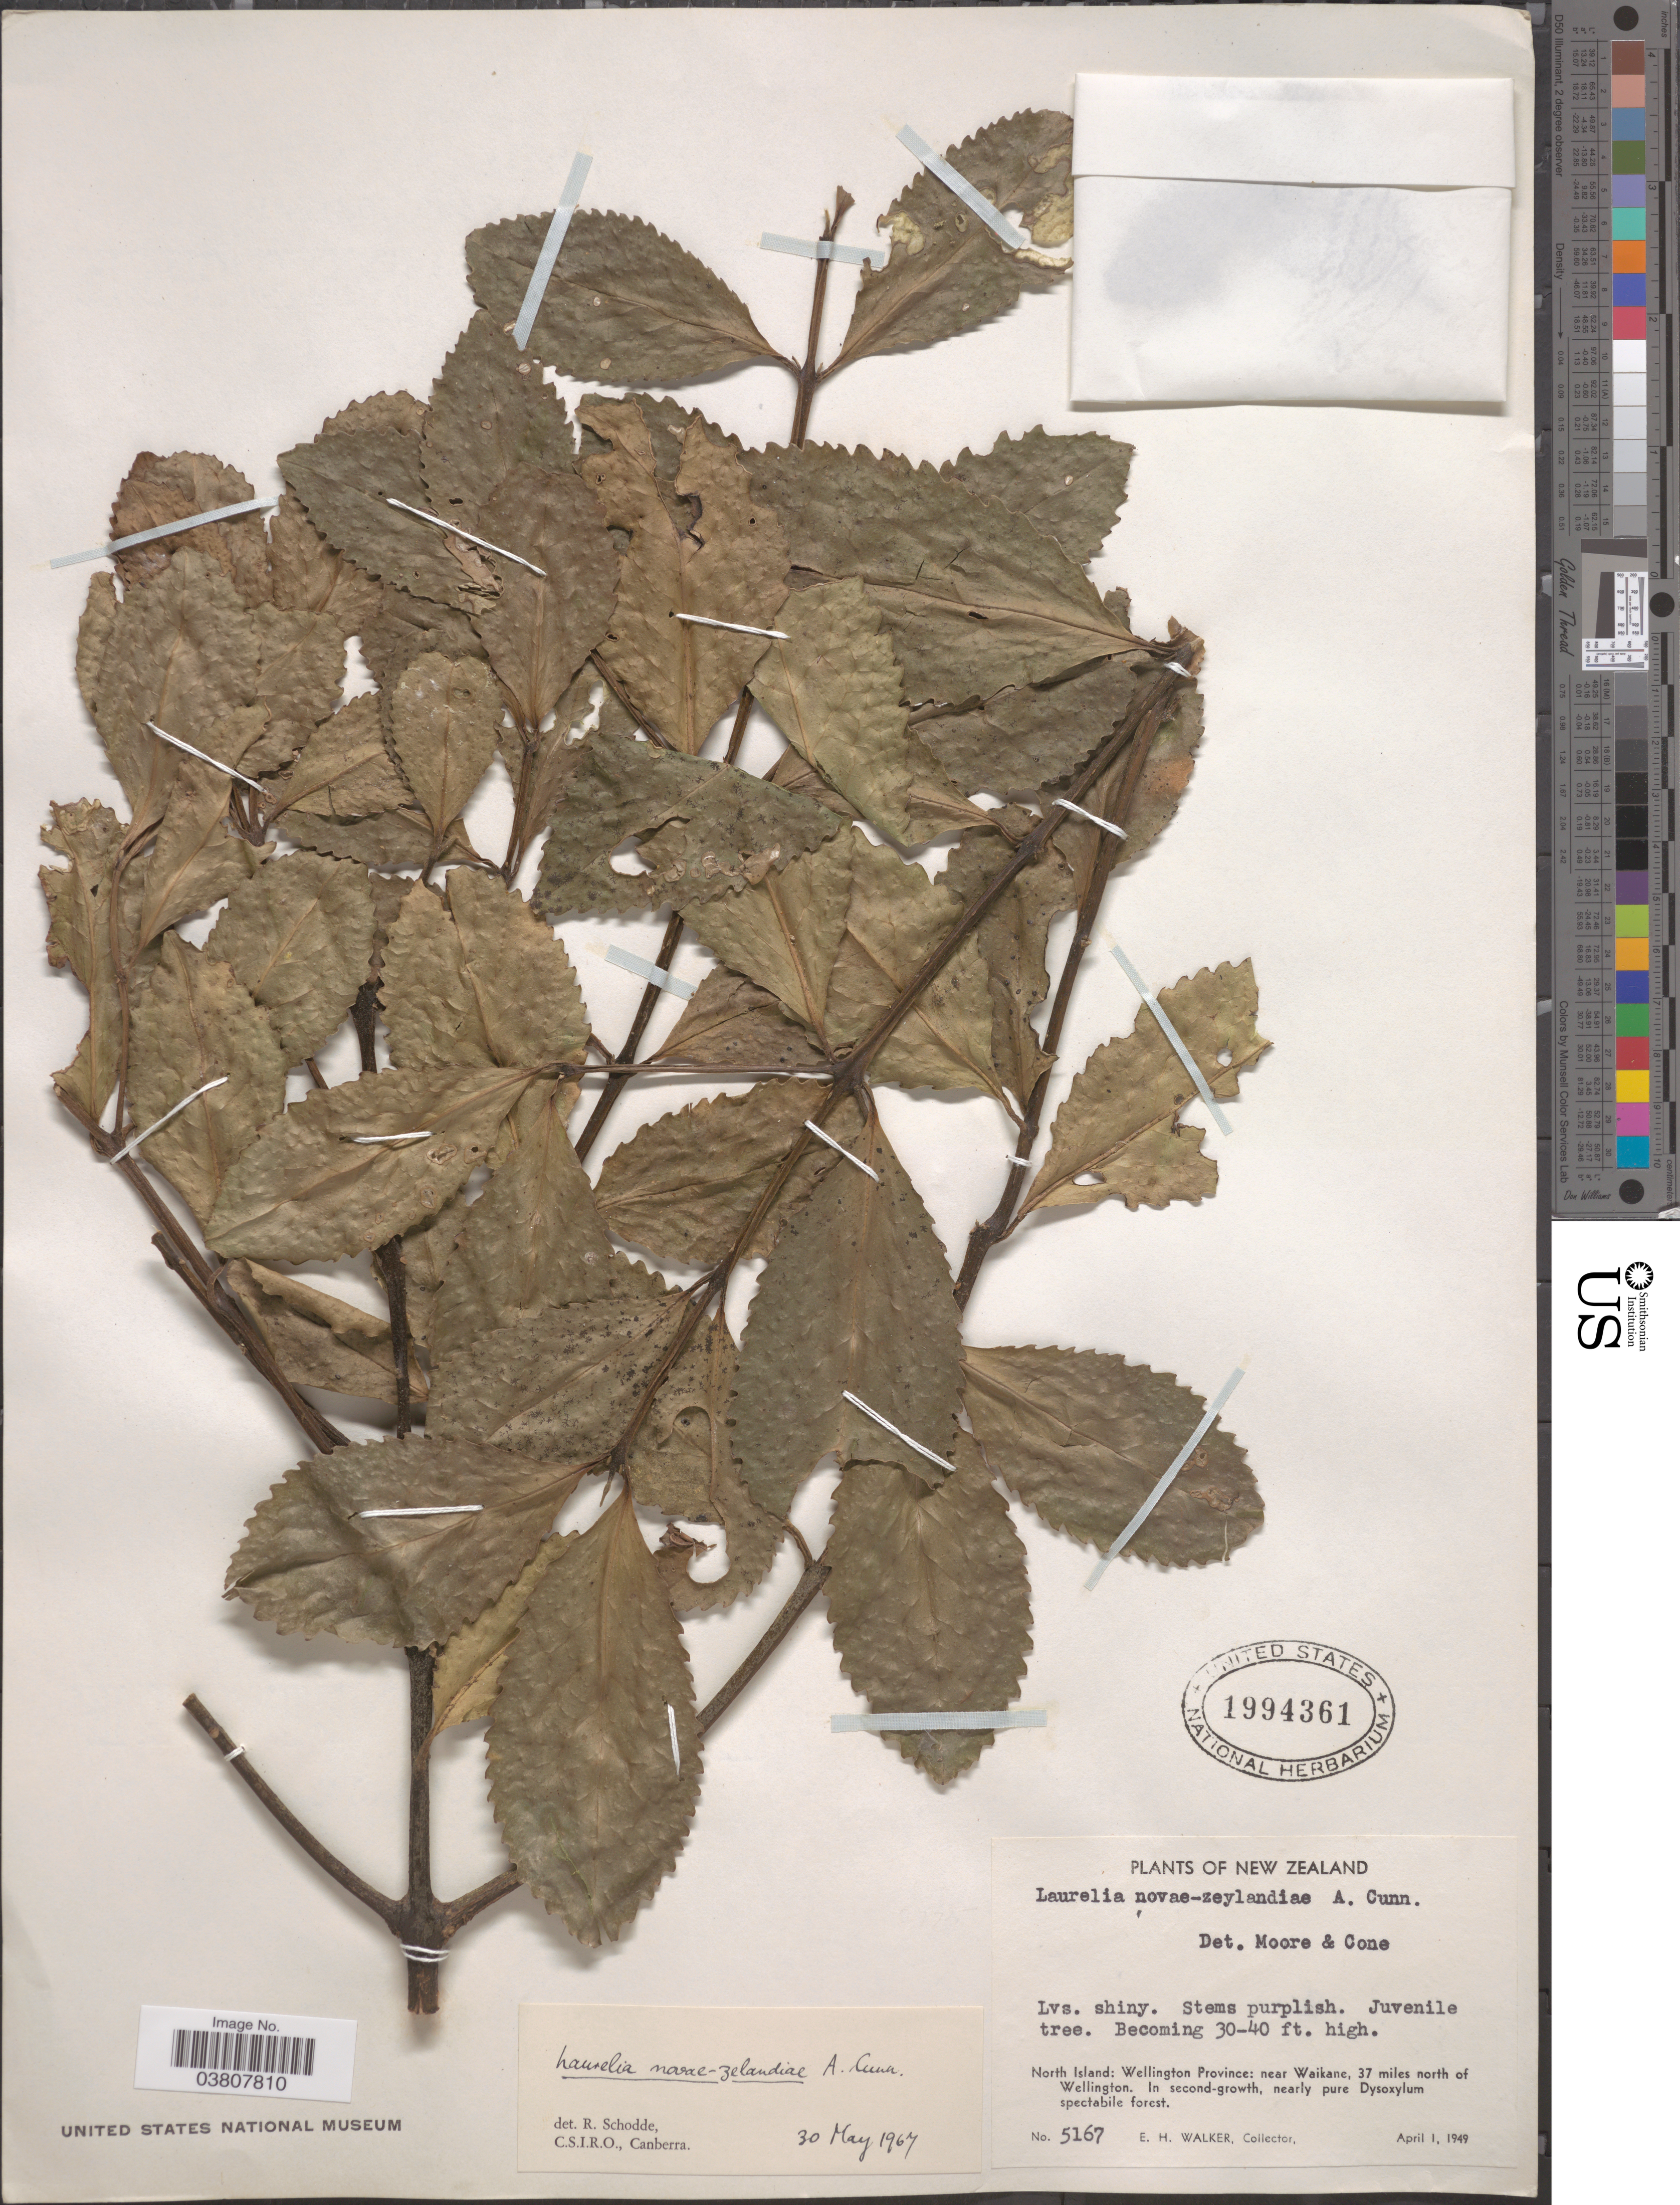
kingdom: Plantae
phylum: Tracheophyta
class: Magnoliopsida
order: Laurales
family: Atherospermataceae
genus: Laurelia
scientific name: Laurelia novae-zealandiae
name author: A. Cunn.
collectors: E. H. Walker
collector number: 5167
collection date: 1949-04-01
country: New Zealand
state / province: Wellington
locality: North Island: Wellington Province: near Waikane, 37 miles north of Wellington.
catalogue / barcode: US 1994361